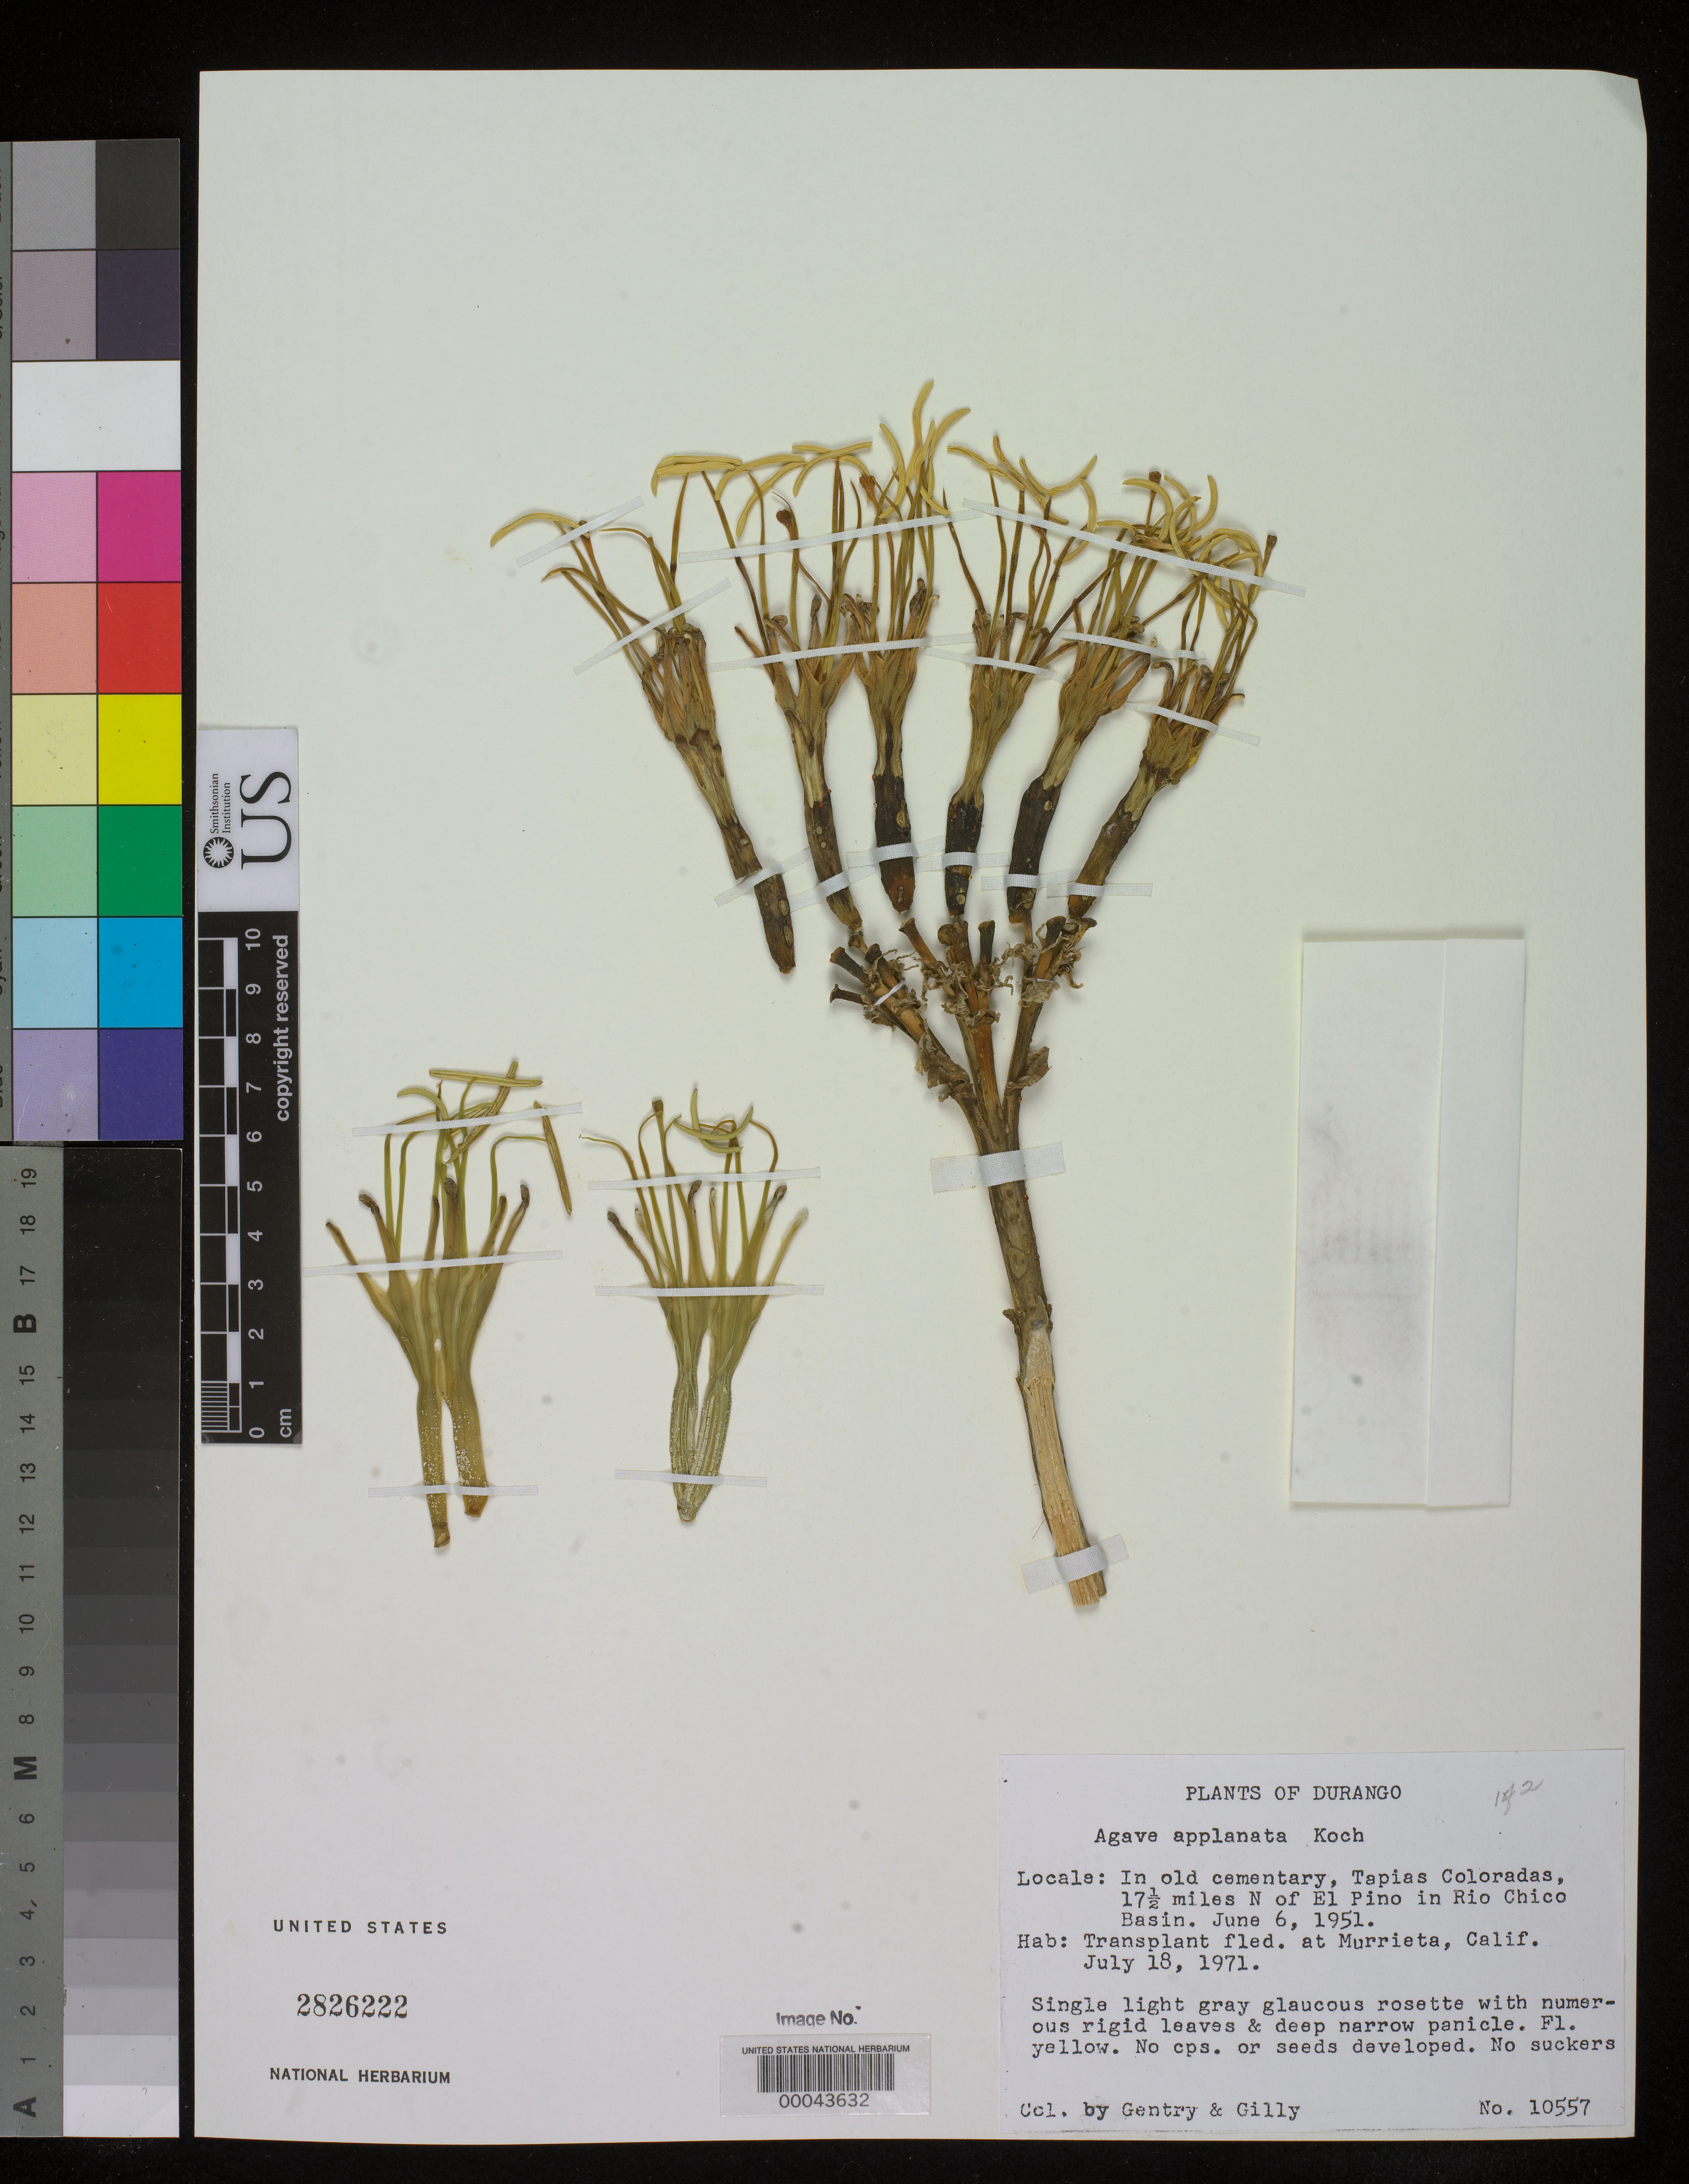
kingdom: Plantae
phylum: Tracheophyta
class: Liliopsida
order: Asparagales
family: Asparagaceae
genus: Agave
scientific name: Agave applanata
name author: Lem. ex Jacobi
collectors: H. S. Gentry & C. Gilly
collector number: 10557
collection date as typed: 06 Jun 1951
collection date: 1951-06-06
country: Mexico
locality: In old cemetary, tapias coloradas, 17 1/2 mi N of el pino in rio chico basin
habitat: Transplant fled at murrieta, ca, 18 jul 1971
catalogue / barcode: US 2826222